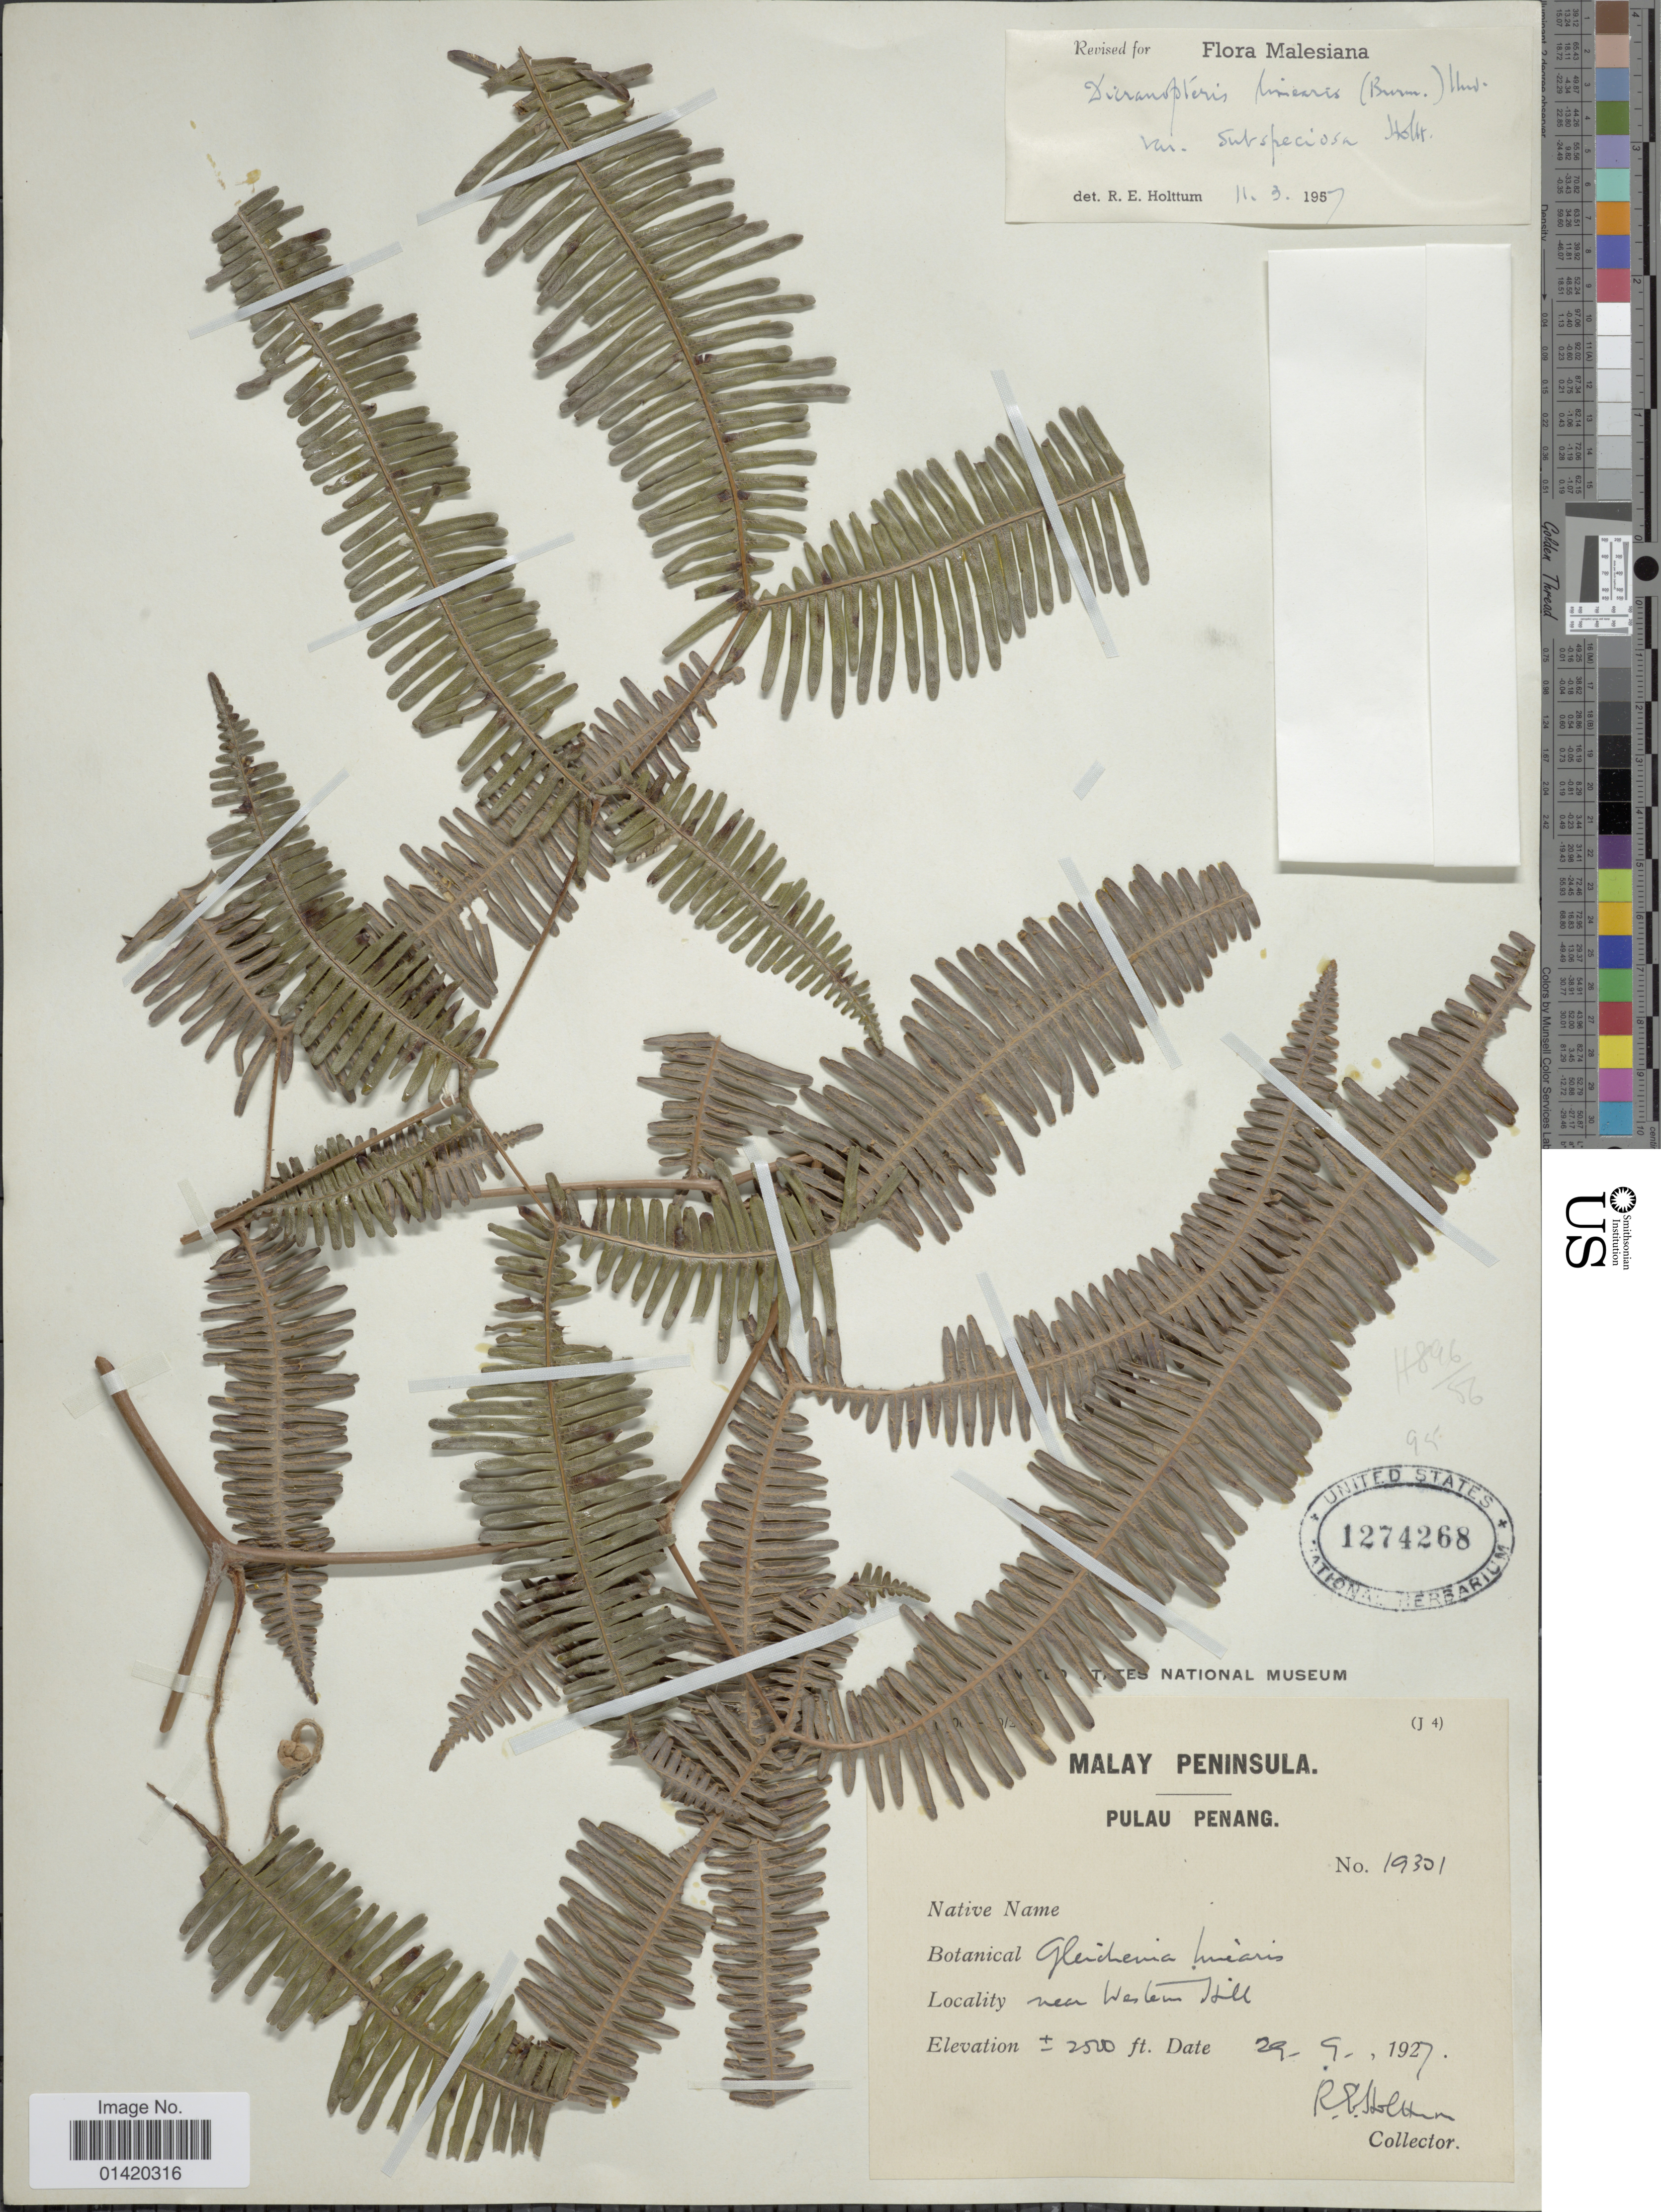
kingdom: Plantae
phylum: Tracheophyta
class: Polypodiopsida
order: Gleicheniales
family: Gleicheniaceae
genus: Dicranopteris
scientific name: Dicranopteris linearis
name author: (Burm. f.) Underw.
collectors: R. E. Holttum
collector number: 19301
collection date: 1927-09-29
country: Malaysia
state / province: Pinang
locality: Malay Peninsula, Pulau Penang, near Western Hill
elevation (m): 762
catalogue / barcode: US 1274268